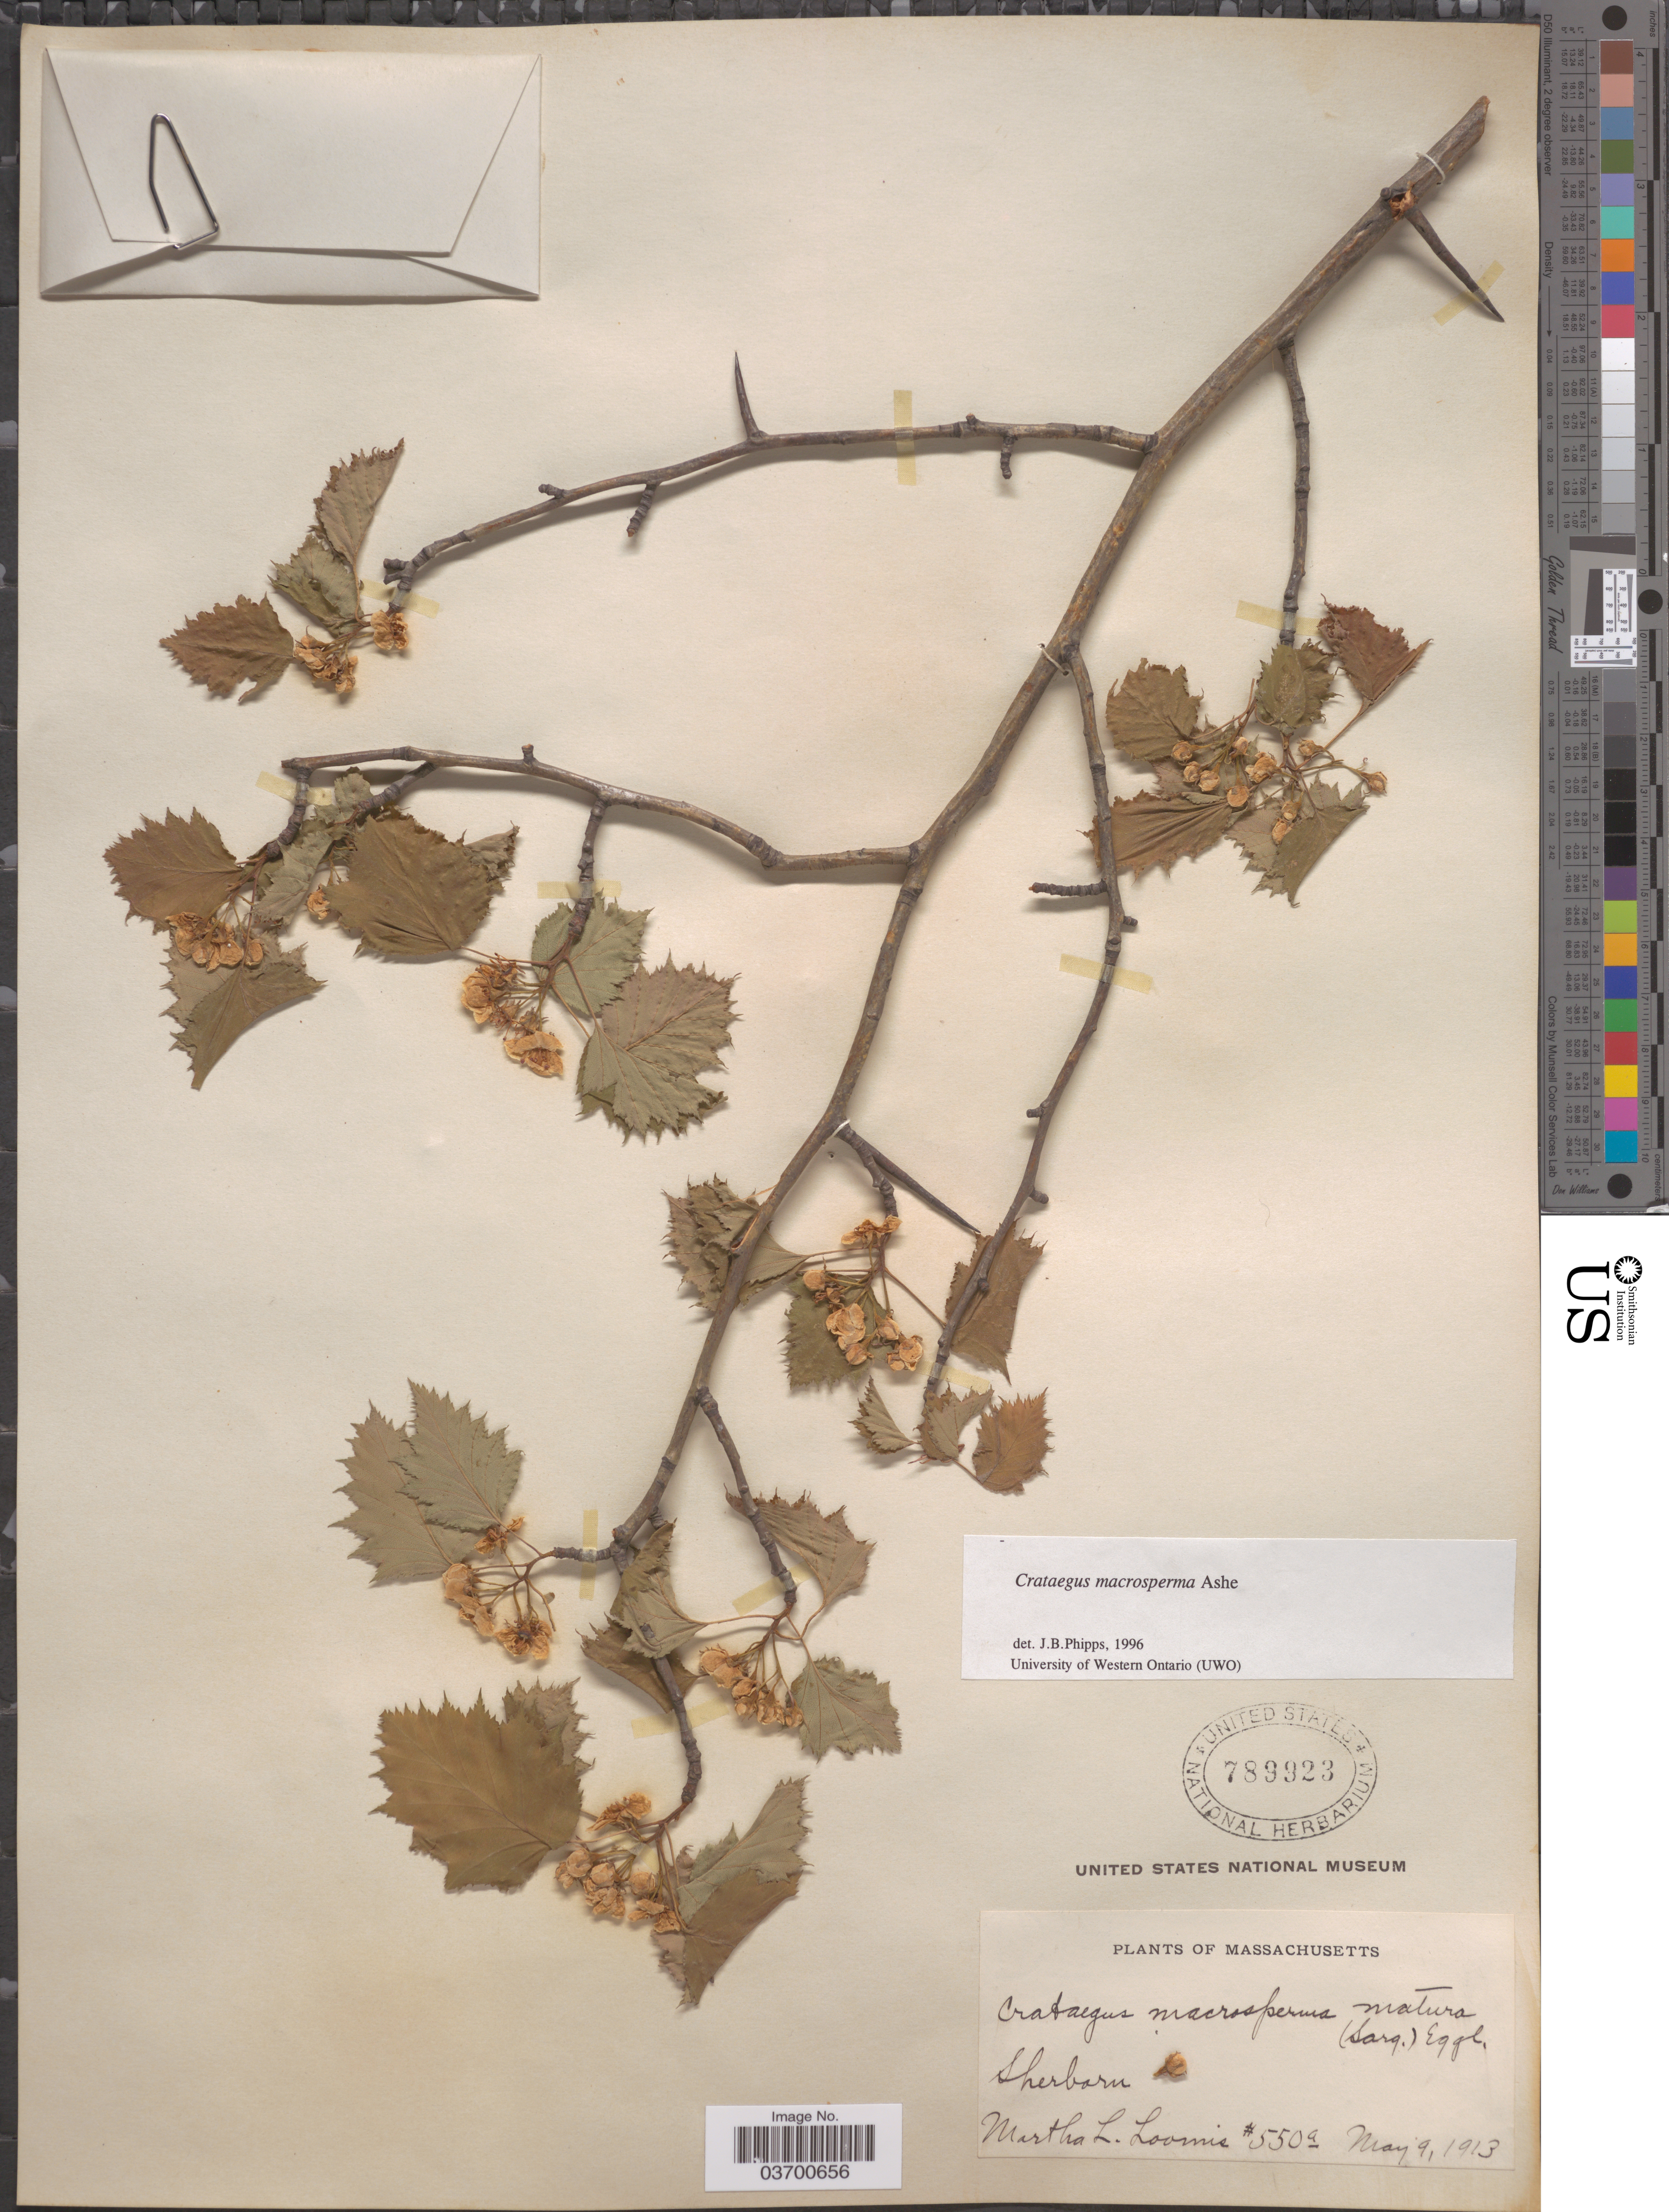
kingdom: Plantae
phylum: Tracheophyta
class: Magnoliopsida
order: Rosales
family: Rosaceae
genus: Crataegus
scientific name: Crataegus macrosperma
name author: Ashe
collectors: M. L. Loomis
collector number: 550a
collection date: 1913-05-09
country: United States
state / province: Massachusetts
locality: Sherborn.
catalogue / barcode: US 789923